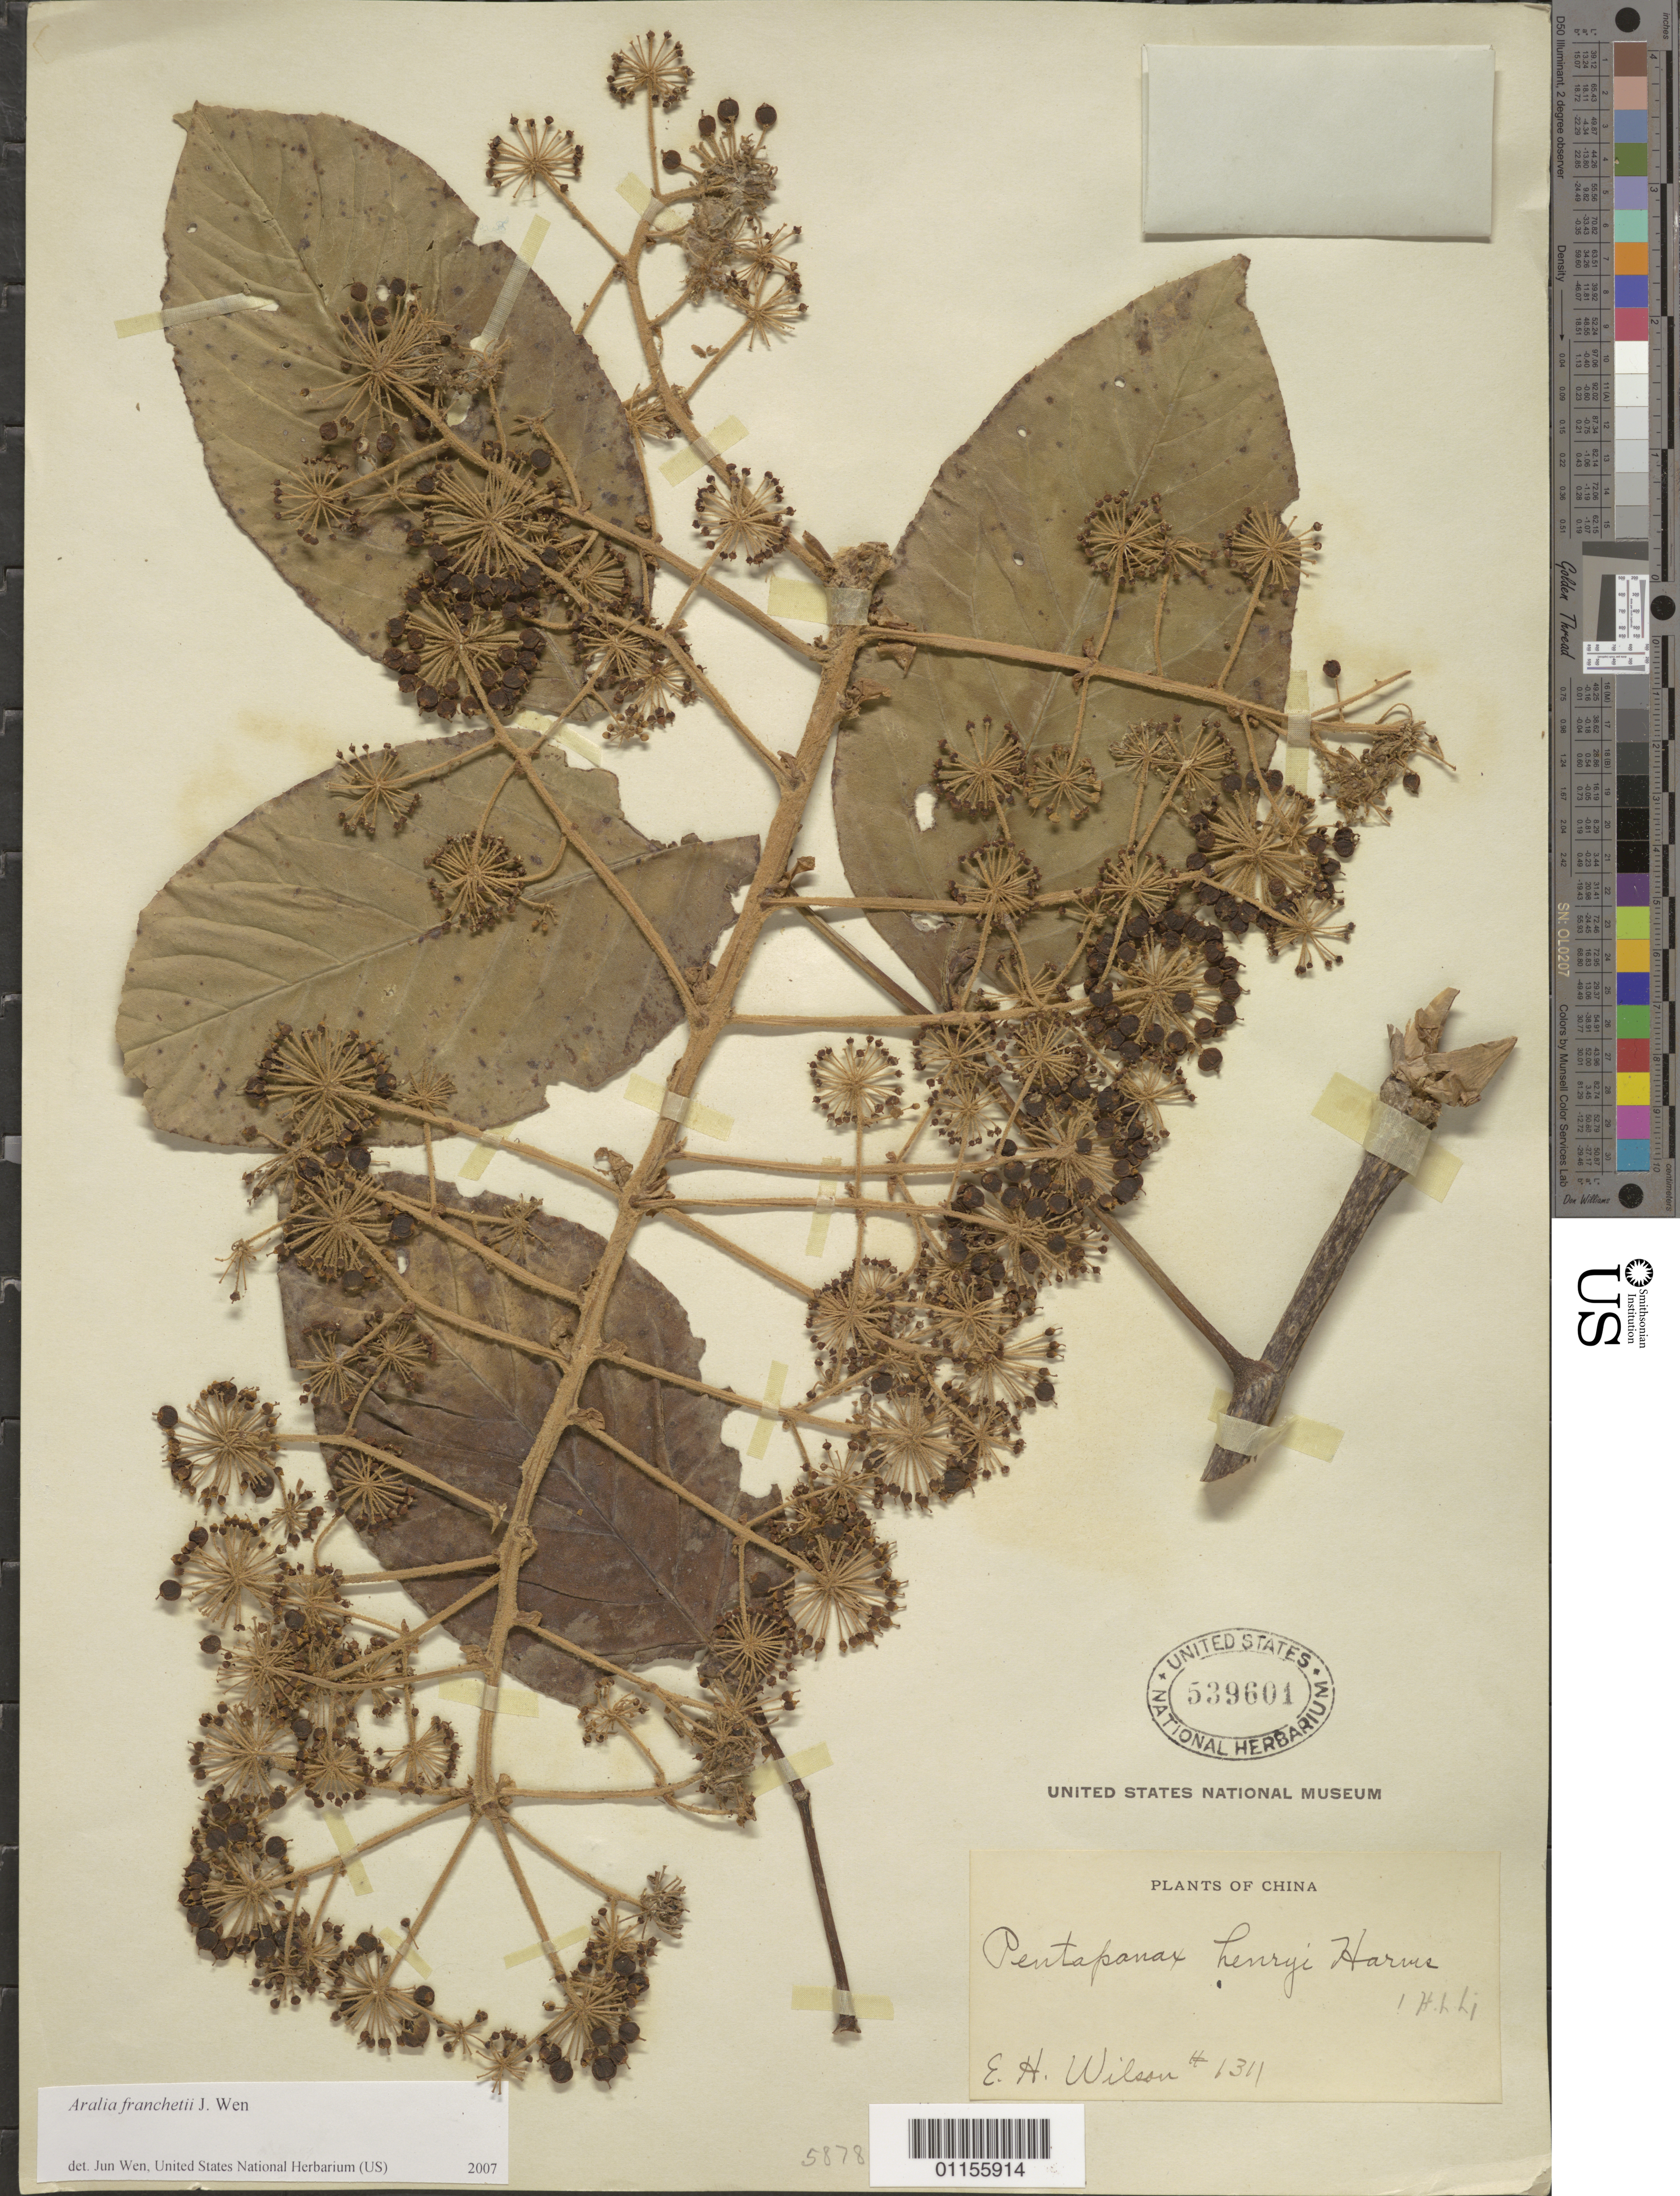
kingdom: Plantae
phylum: Tracheophyta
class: Magnoliopsida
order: Apiales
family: Araliaceae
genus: Aralia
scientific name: Aralia franchetii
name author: J. Wen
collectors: E. H. Wilson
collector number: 1311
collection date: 1907/1909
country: China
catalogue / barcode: US 539601